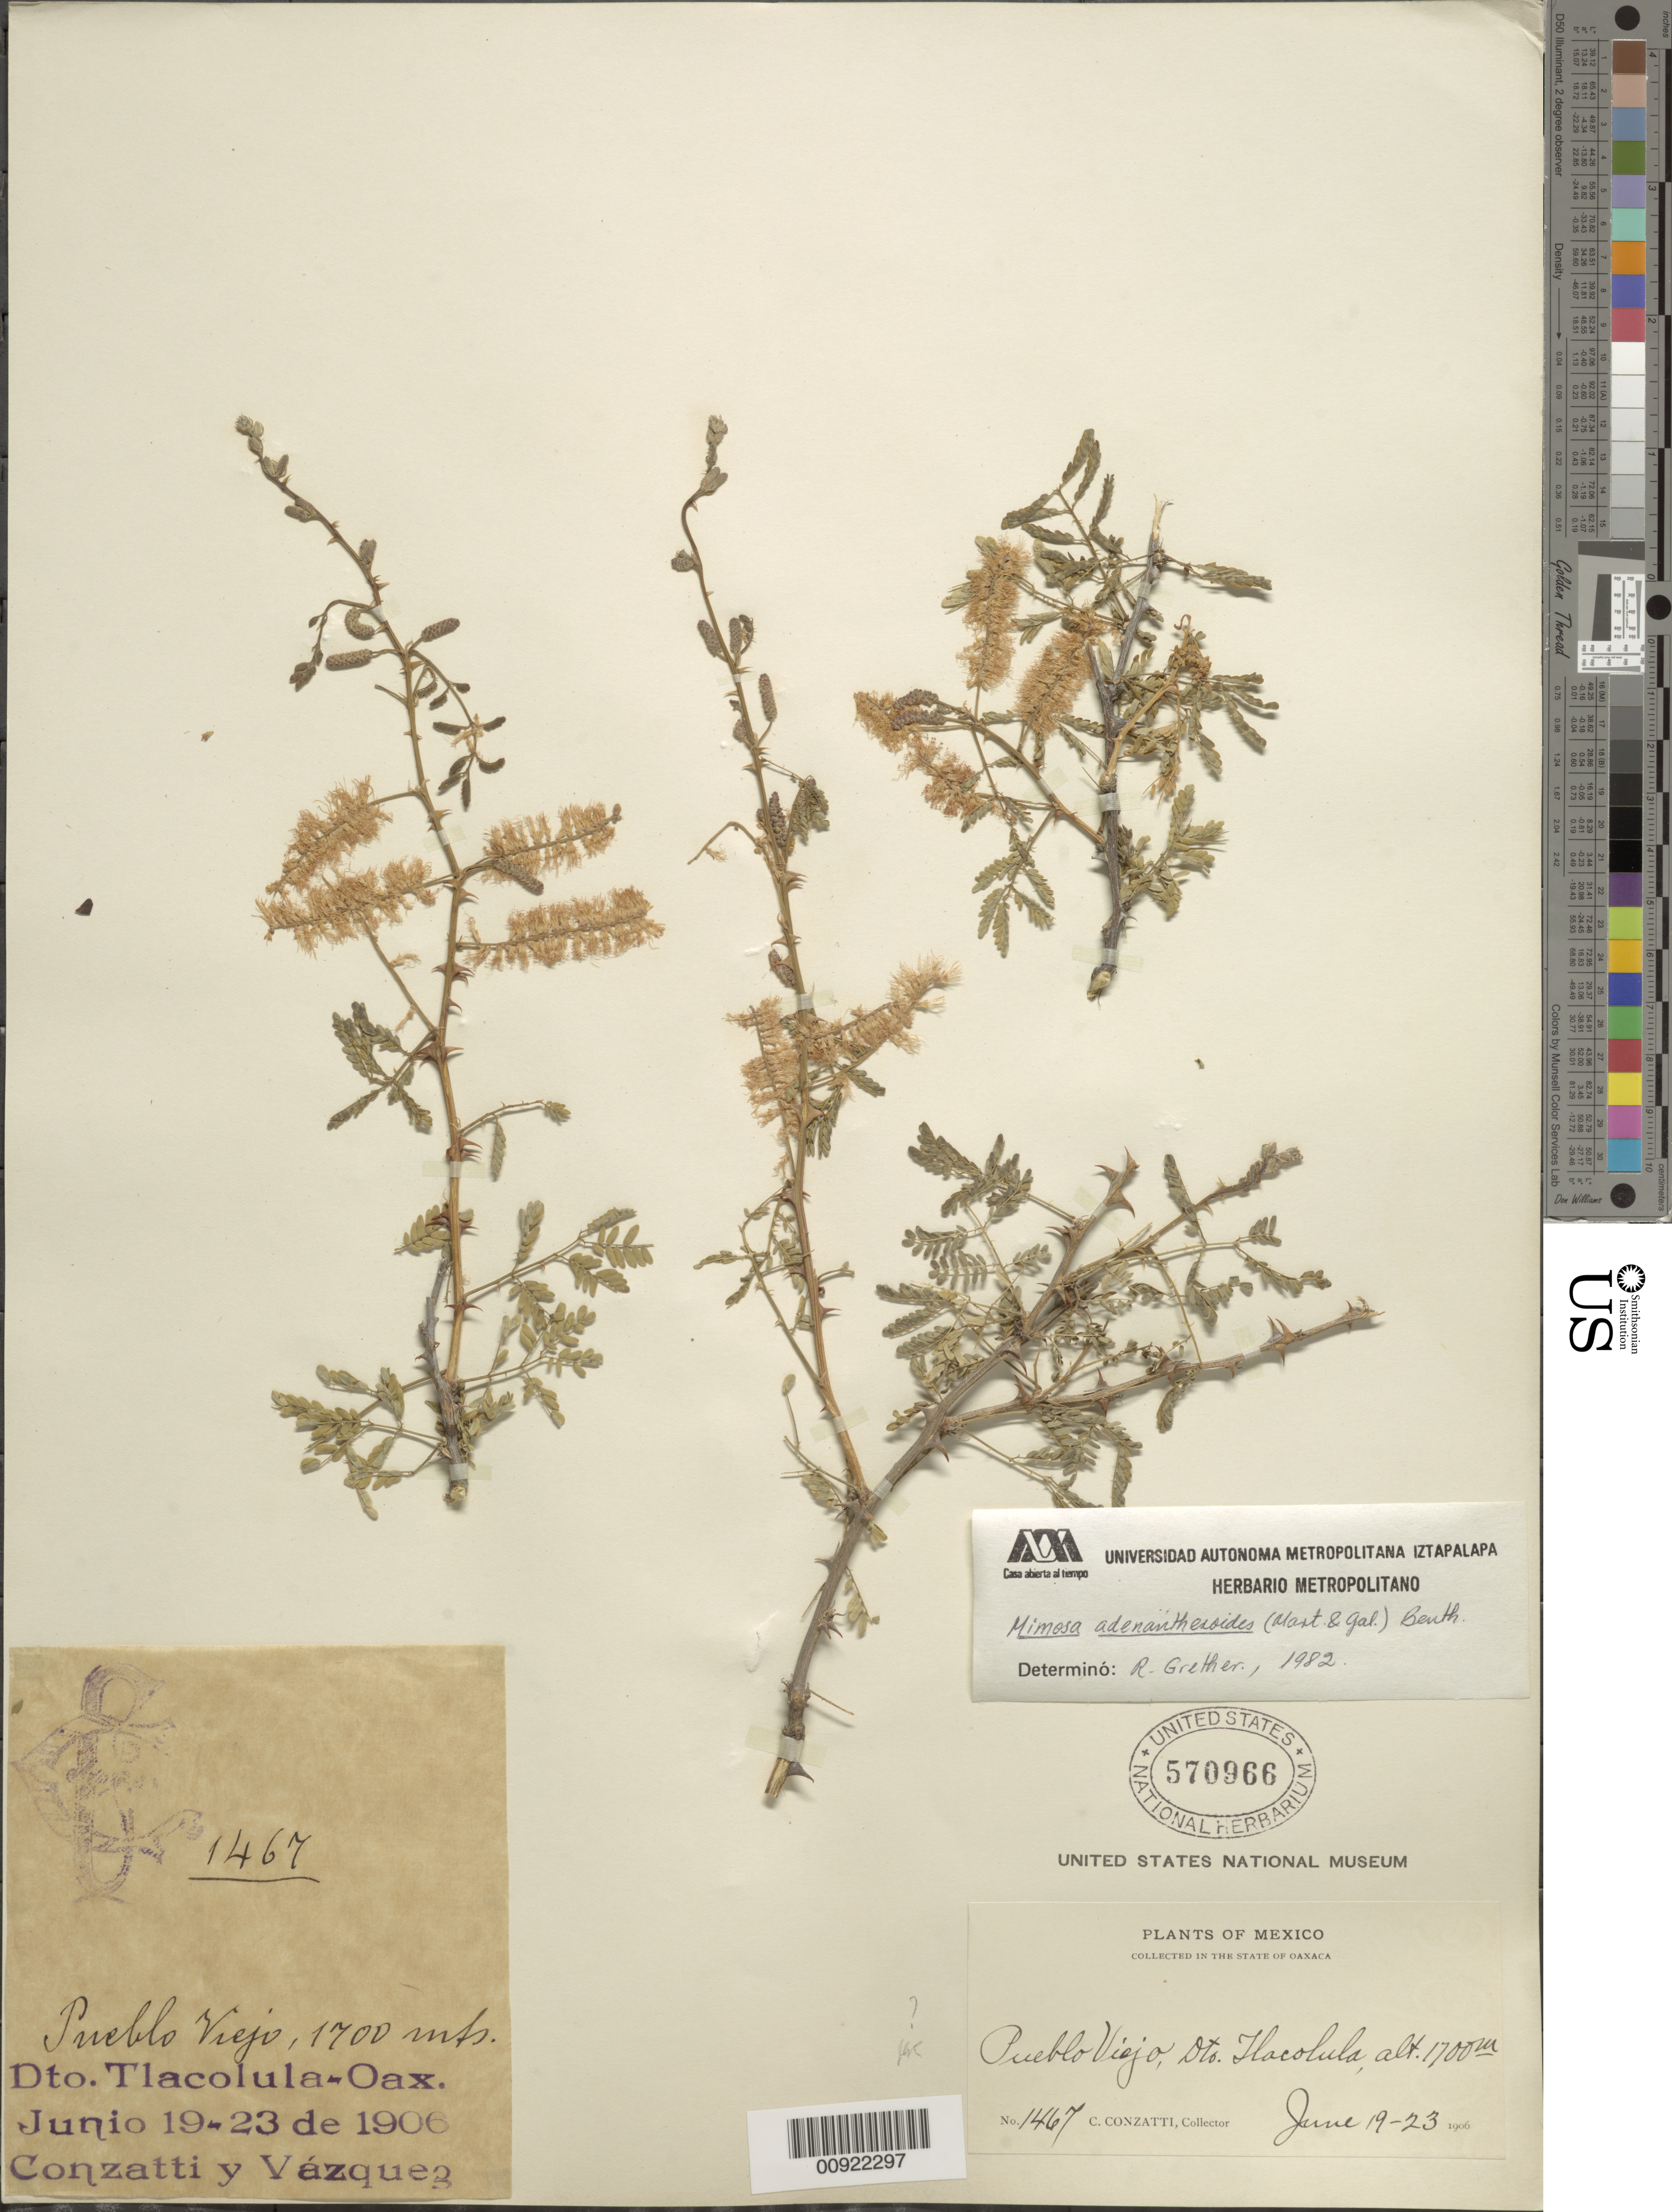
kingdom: Plantae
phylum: Tracheophyta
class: Magnoliopsida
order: Fabales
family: Fabaceae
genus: Mimosa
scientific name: Mimosa adenantheroides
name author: (M. Martens) Benth.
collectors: C. Conzatti & -. Vazquez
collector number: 1467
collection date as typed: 19 Jun 1906 to 23 Jun 1906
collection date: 1906-06-19/1906-06-23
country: Mexico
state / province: Oaxaca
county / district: Tlacolula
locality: Pueblo Viejo, Dto. Tlacolula, State of Oaxaca.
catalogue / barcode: US 570966